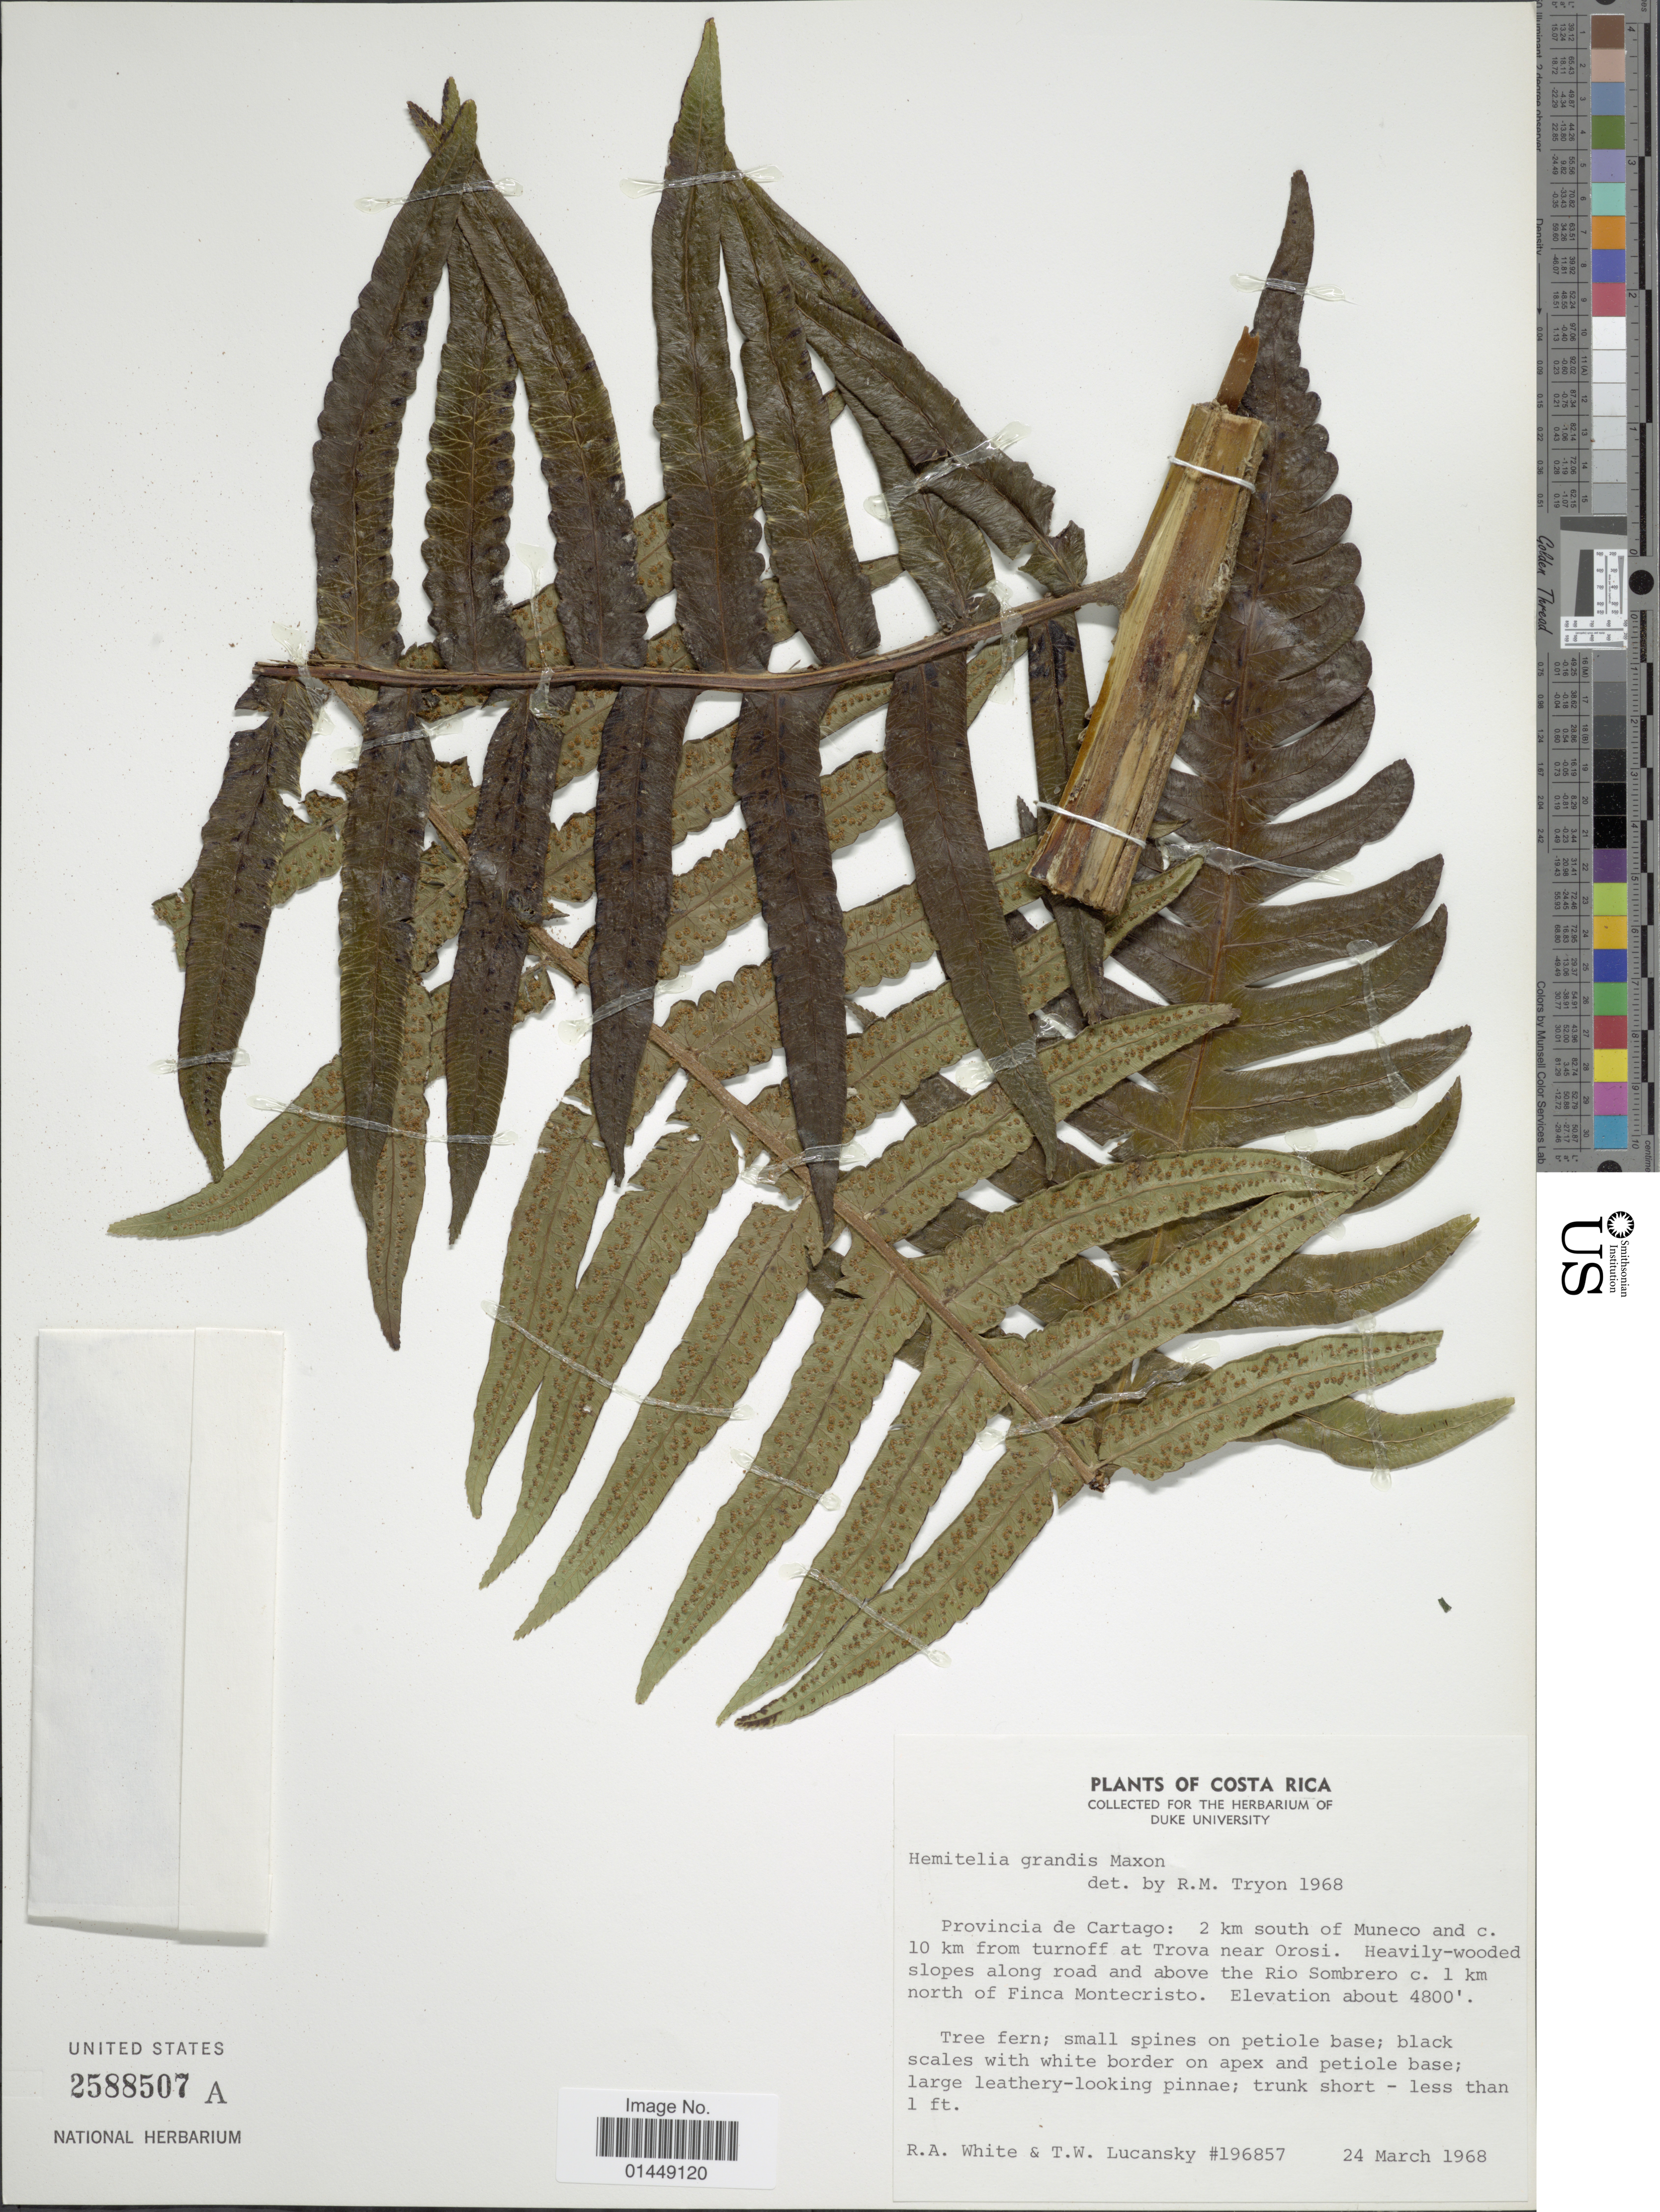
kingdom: Plantae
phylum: Tracheophyta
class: Polypodiopsida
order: Cyatheales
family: Cyatheaceae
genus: Cyathea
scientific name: Cyathea mutica var. grandis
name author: (Maxon) Lehnert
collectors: R. A. White & T. Lucansky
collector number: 196857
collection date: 1968-03-24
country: Costa Rica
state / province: Cartago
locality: Provincia de Cartago: 2 km south of Muneco and c. 10 km from turnoff at Trova near Orosi. Heavily-wooded slopes along road and above the Rio Sombrero c. 1 km north of Finca Montecristo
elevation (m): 1463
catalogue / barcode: US 2588507A